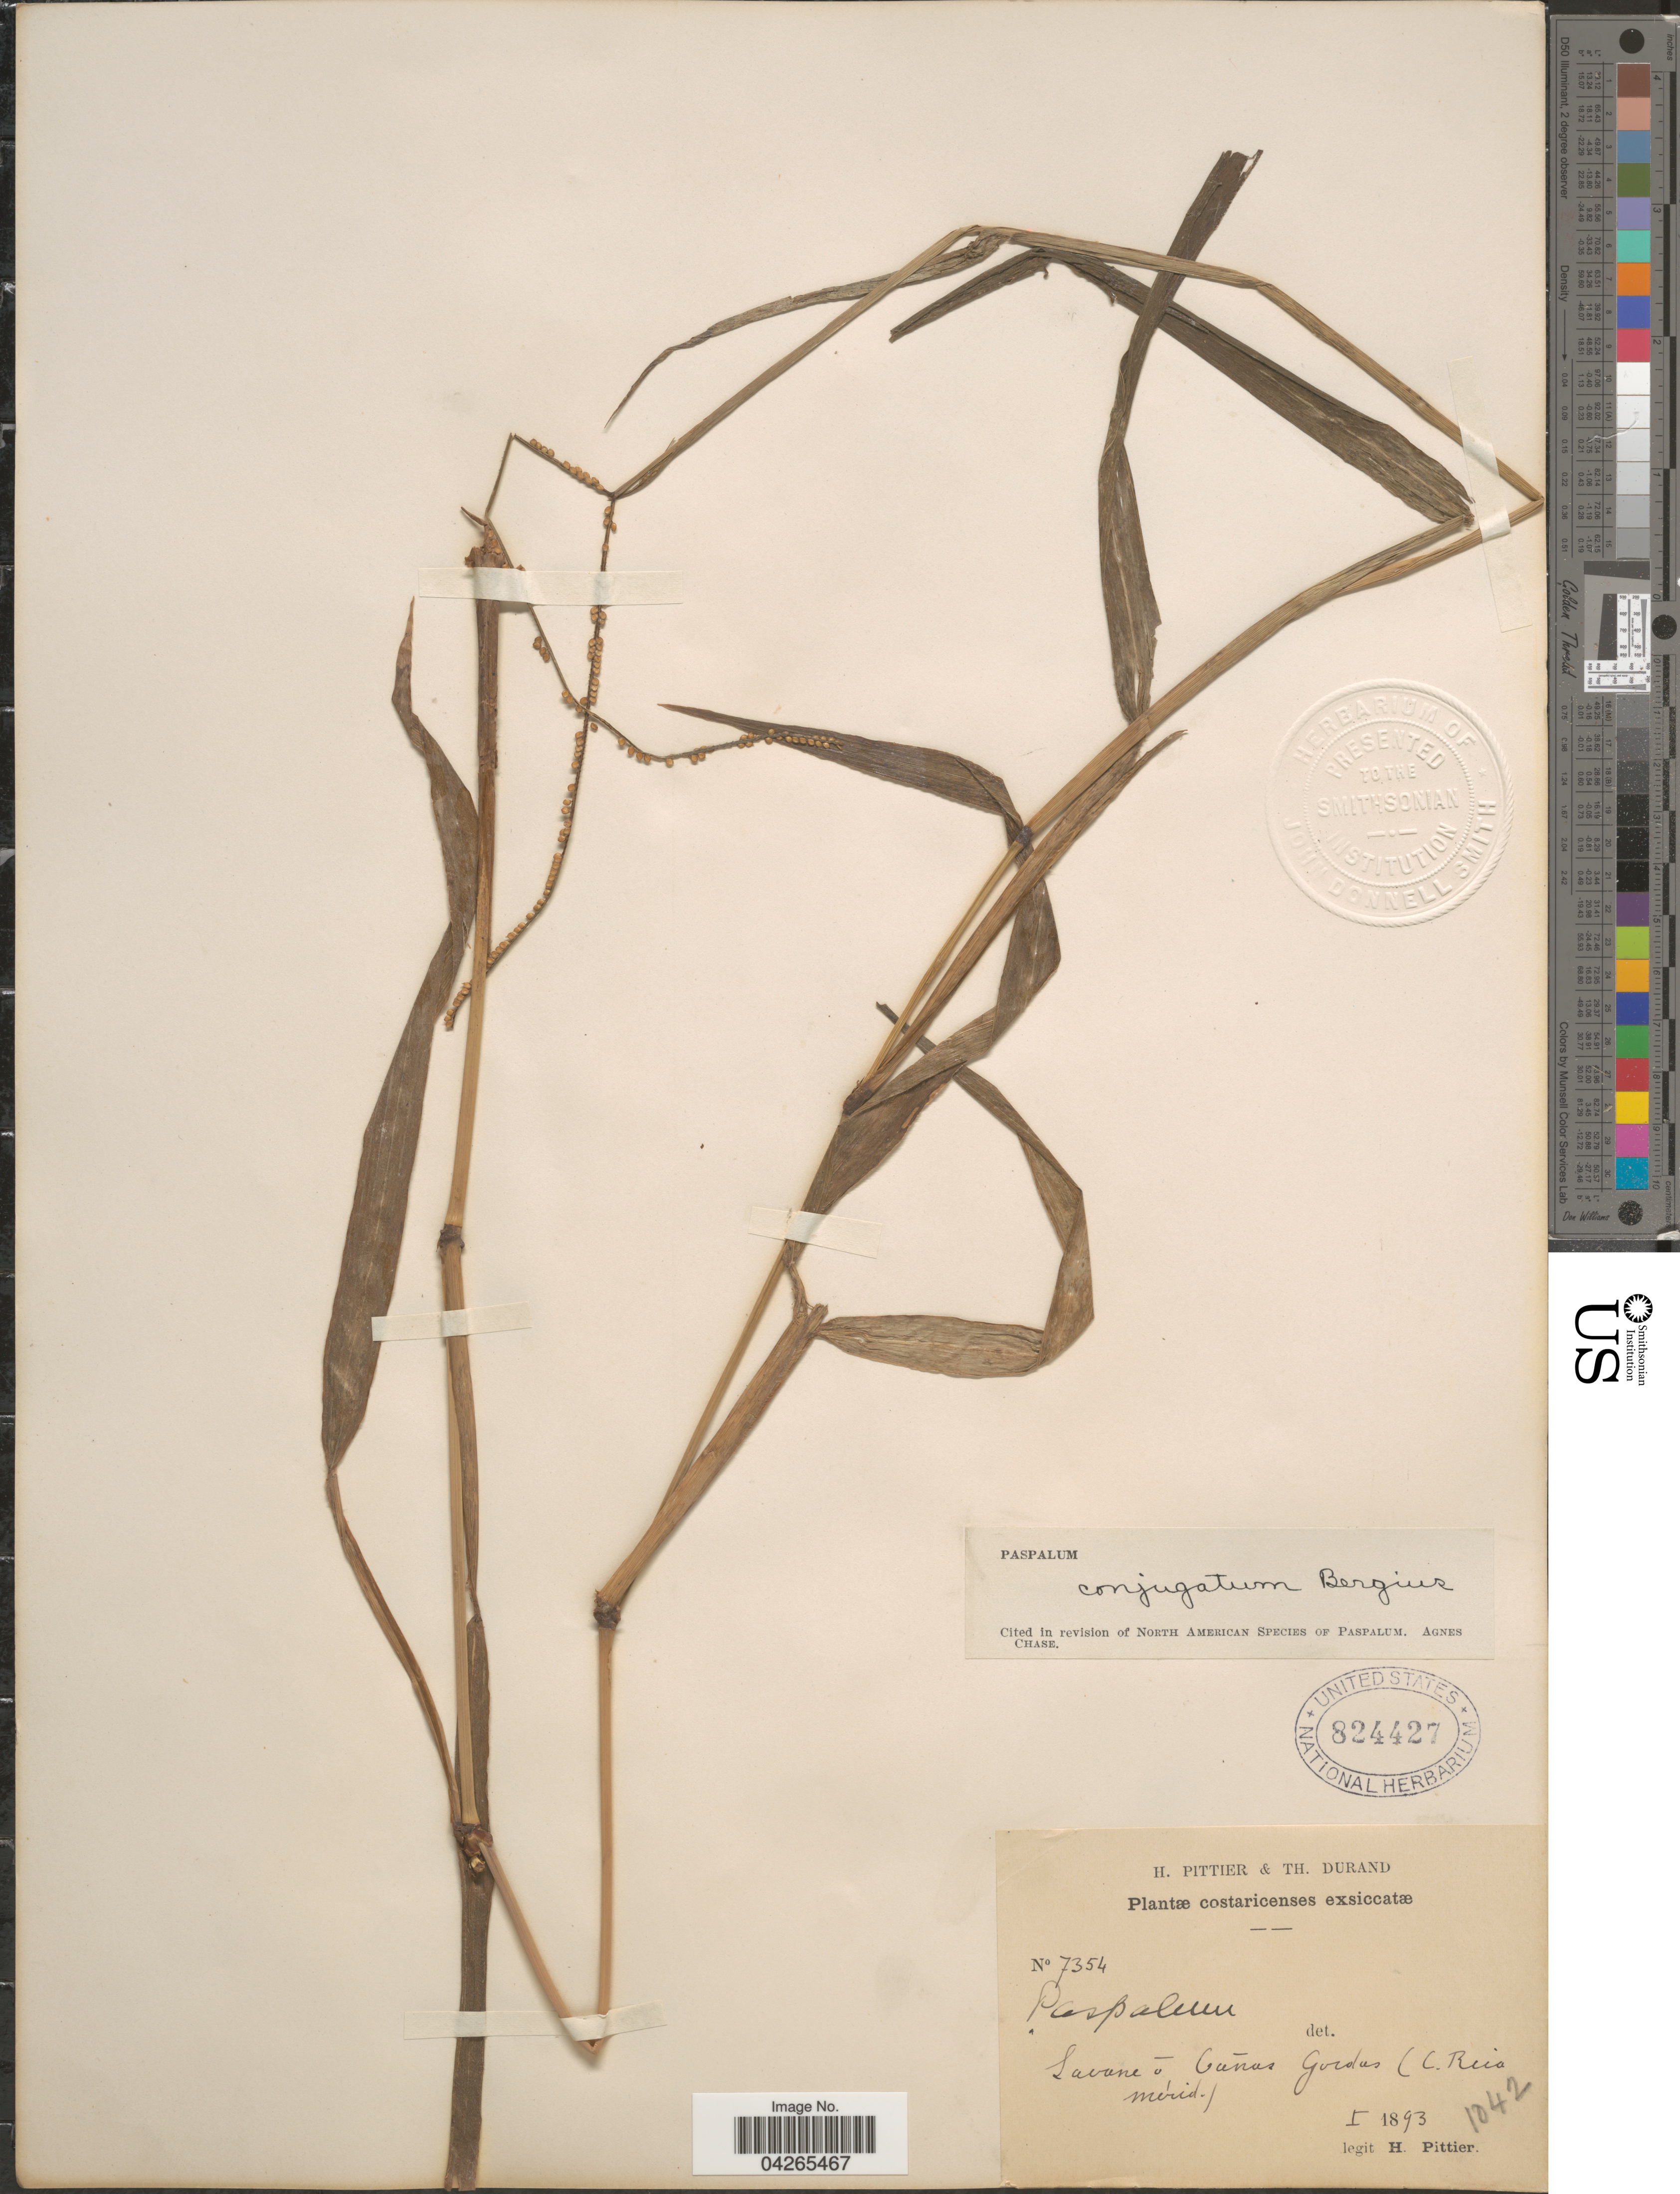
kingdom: Plantae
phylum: Tracheophyta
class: Liliopsida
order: Poales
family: Poaceae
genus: Paspalum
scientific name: Paspalum conjugatum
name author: P.J. Bergius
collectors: H. F. Pittier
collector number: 7354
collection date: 1893-01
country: Costa Rica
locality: Savane ó Cañas Gordas (C. Rica mérid).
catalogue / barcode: US 824427